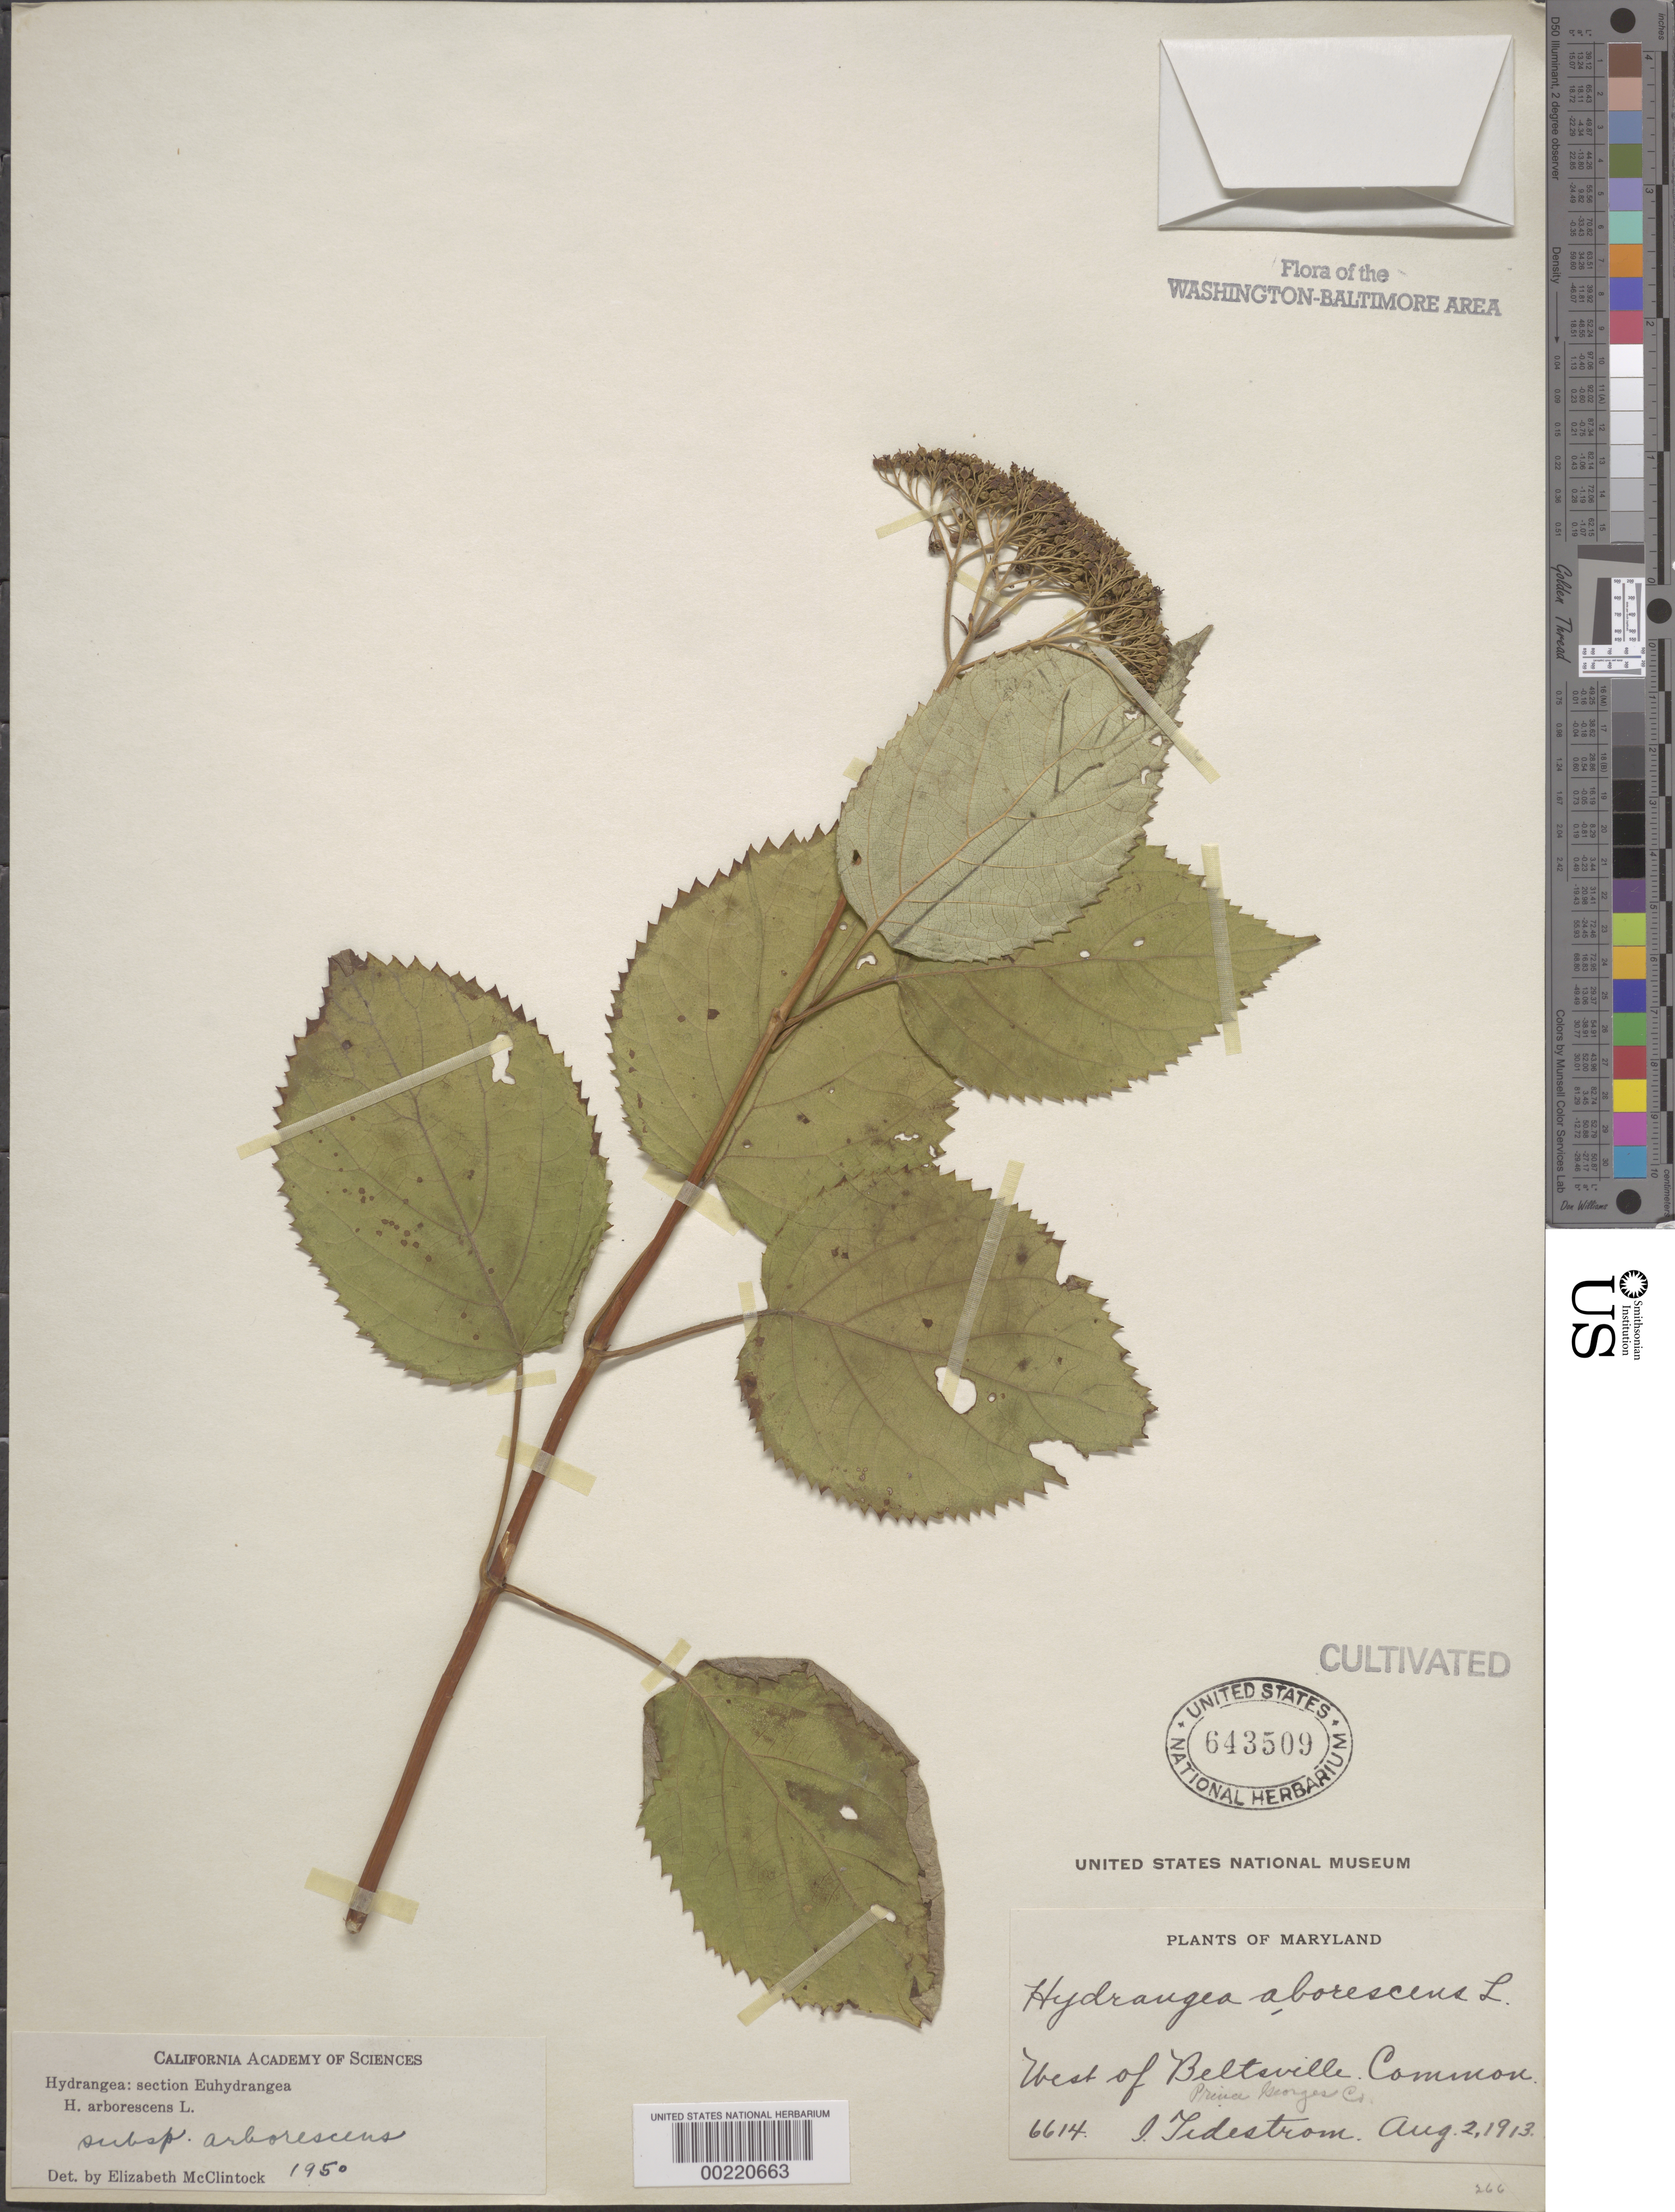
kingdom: Plantae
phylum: Tracheophyta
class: Magnoliopsida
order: Cornales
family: Hydrangeaceae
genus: Hydrangea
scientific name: Hydrangea arborescens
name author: L.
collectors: I. F. Tidestrom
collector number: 6614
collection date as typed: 02 Aug 1913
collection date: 1913-08-02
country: United States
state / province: Maryland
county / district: Prince George's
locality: W of Beltsville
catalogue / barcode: US 643509